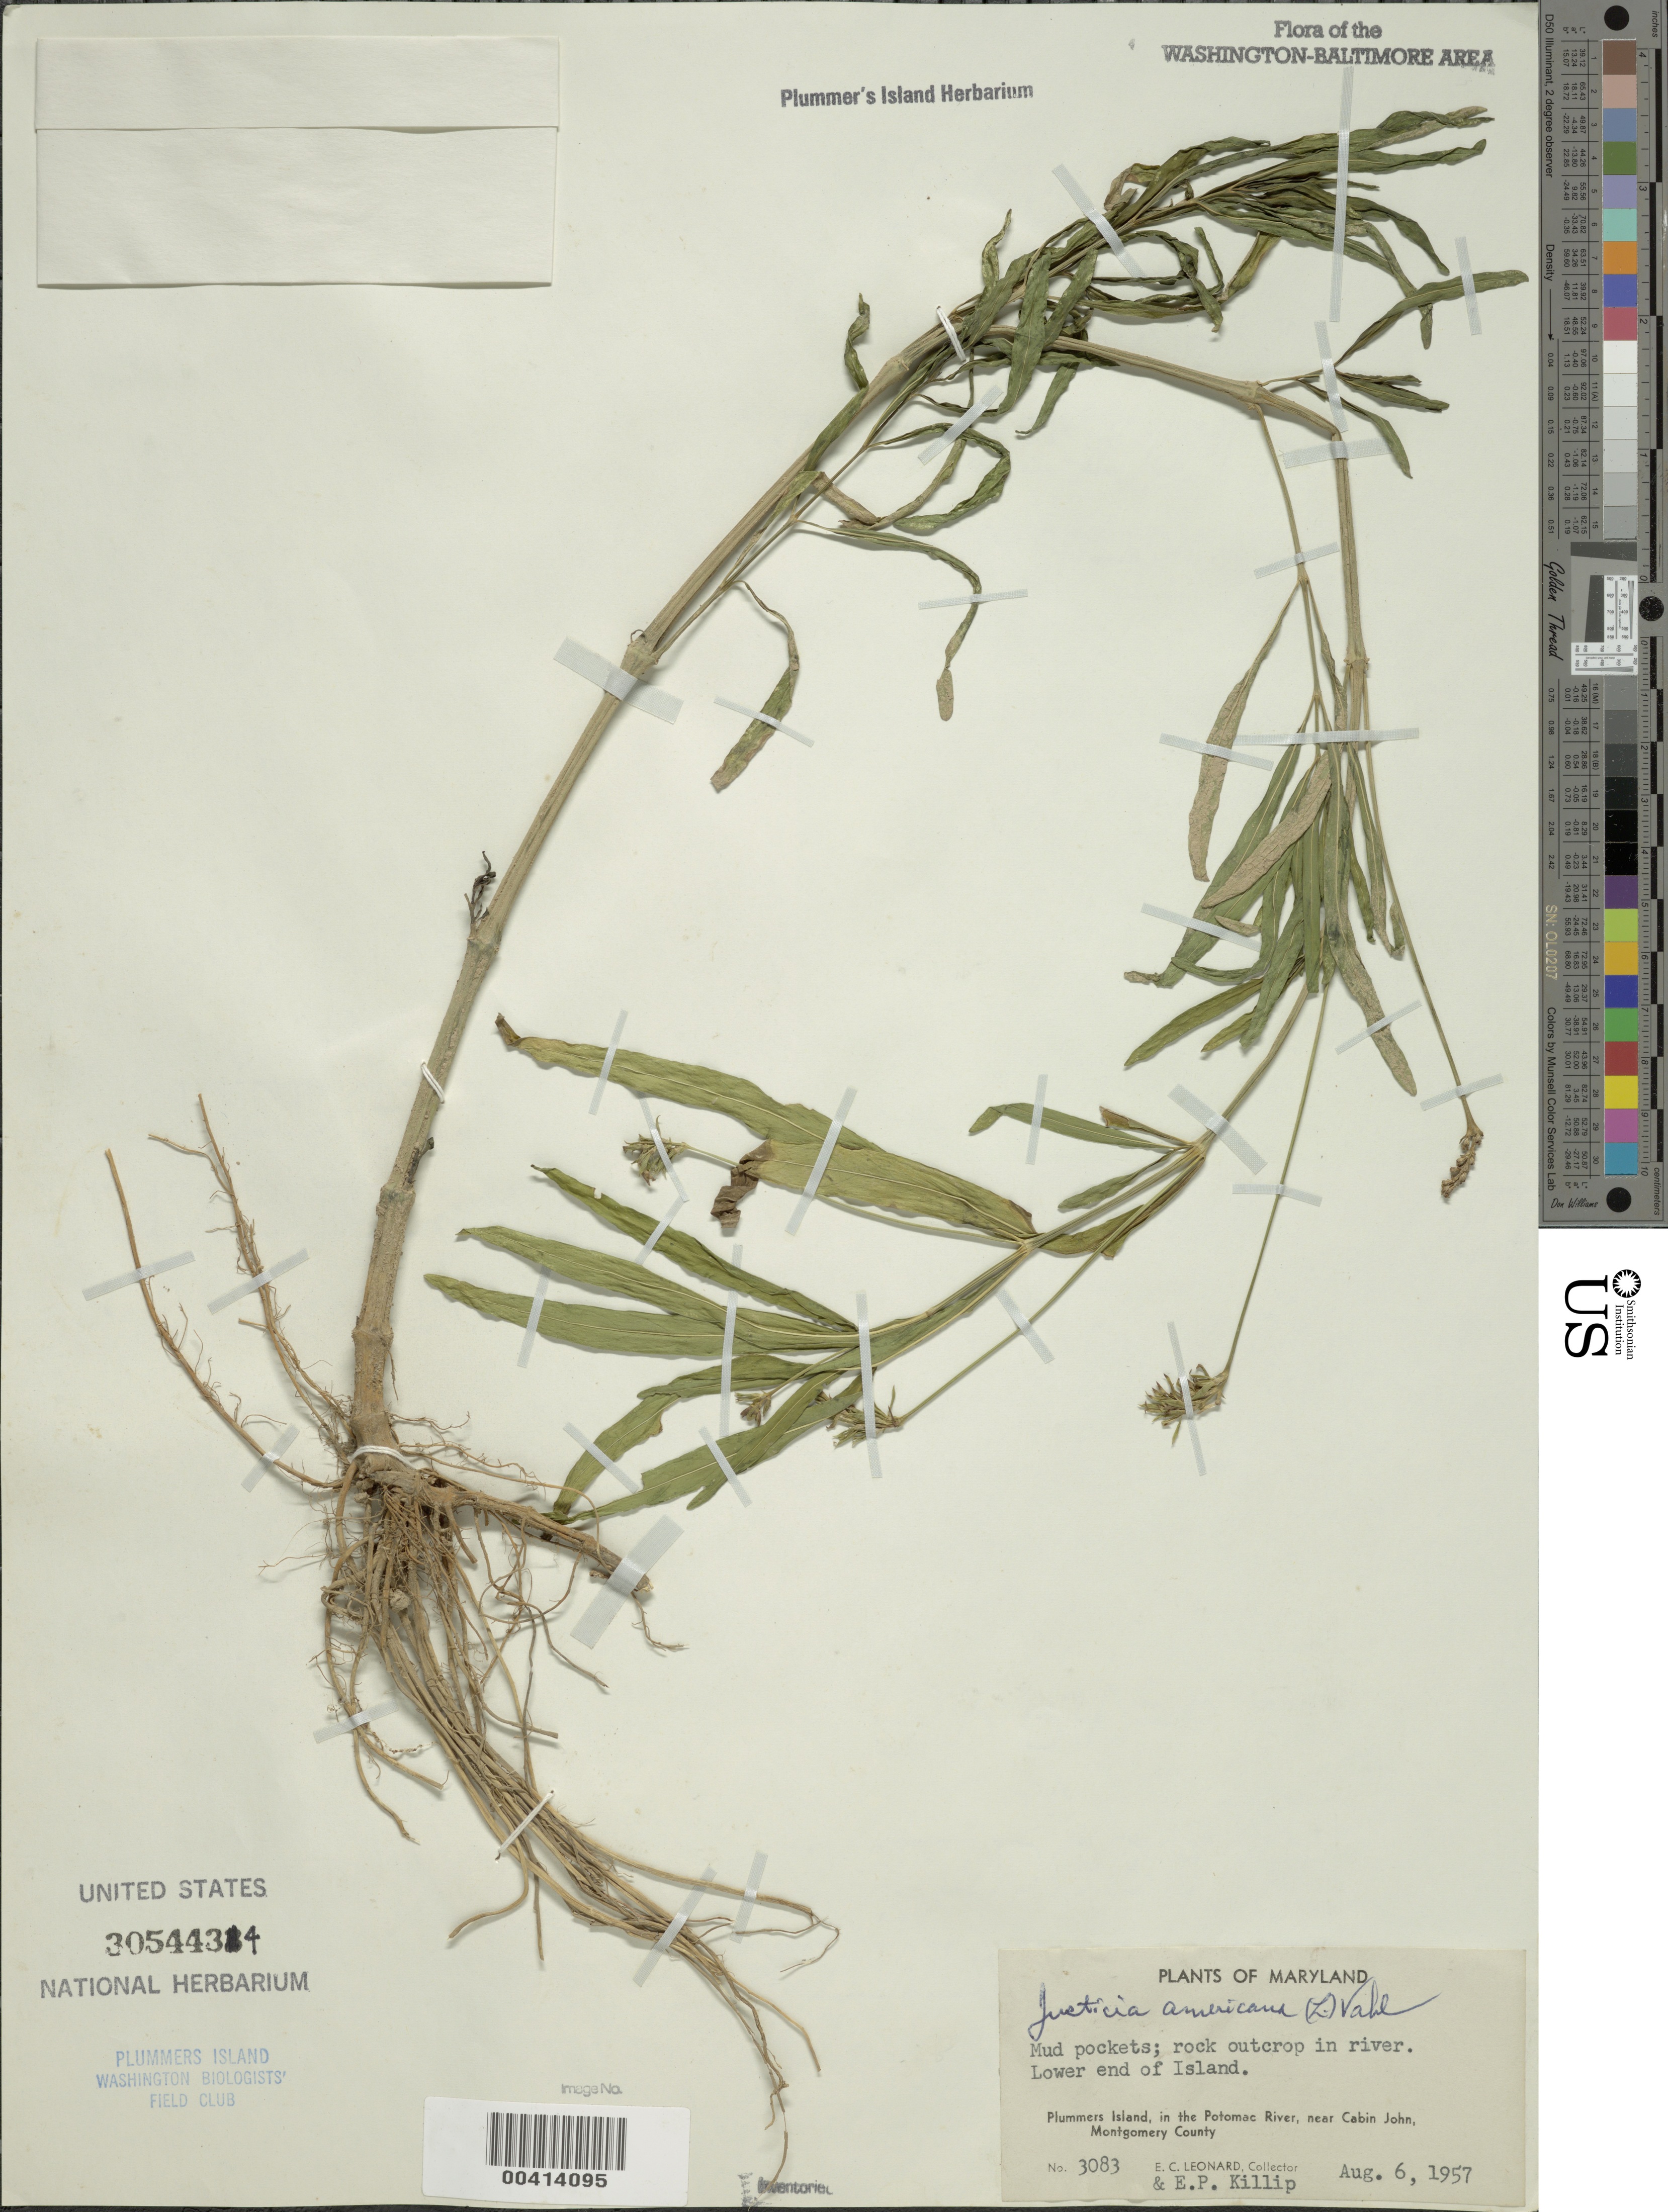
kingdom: Plantae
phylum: Tracheophyta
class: Magnoliopsida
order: Lamiales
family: Acanthaceae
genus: Justicia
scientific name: Justicia americana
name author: (L.) Vahl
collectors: E. C. Leonard & E. P. Killip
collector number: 3083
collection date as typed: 06 --- 1957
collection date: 1957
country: United States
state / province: Maryland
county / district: Montgomery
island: Plummers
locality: Plummer's Island; lower end of Island, Rock Outcrop in river C. & O. Canal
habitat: Mud pockets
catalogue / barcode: US 3054434